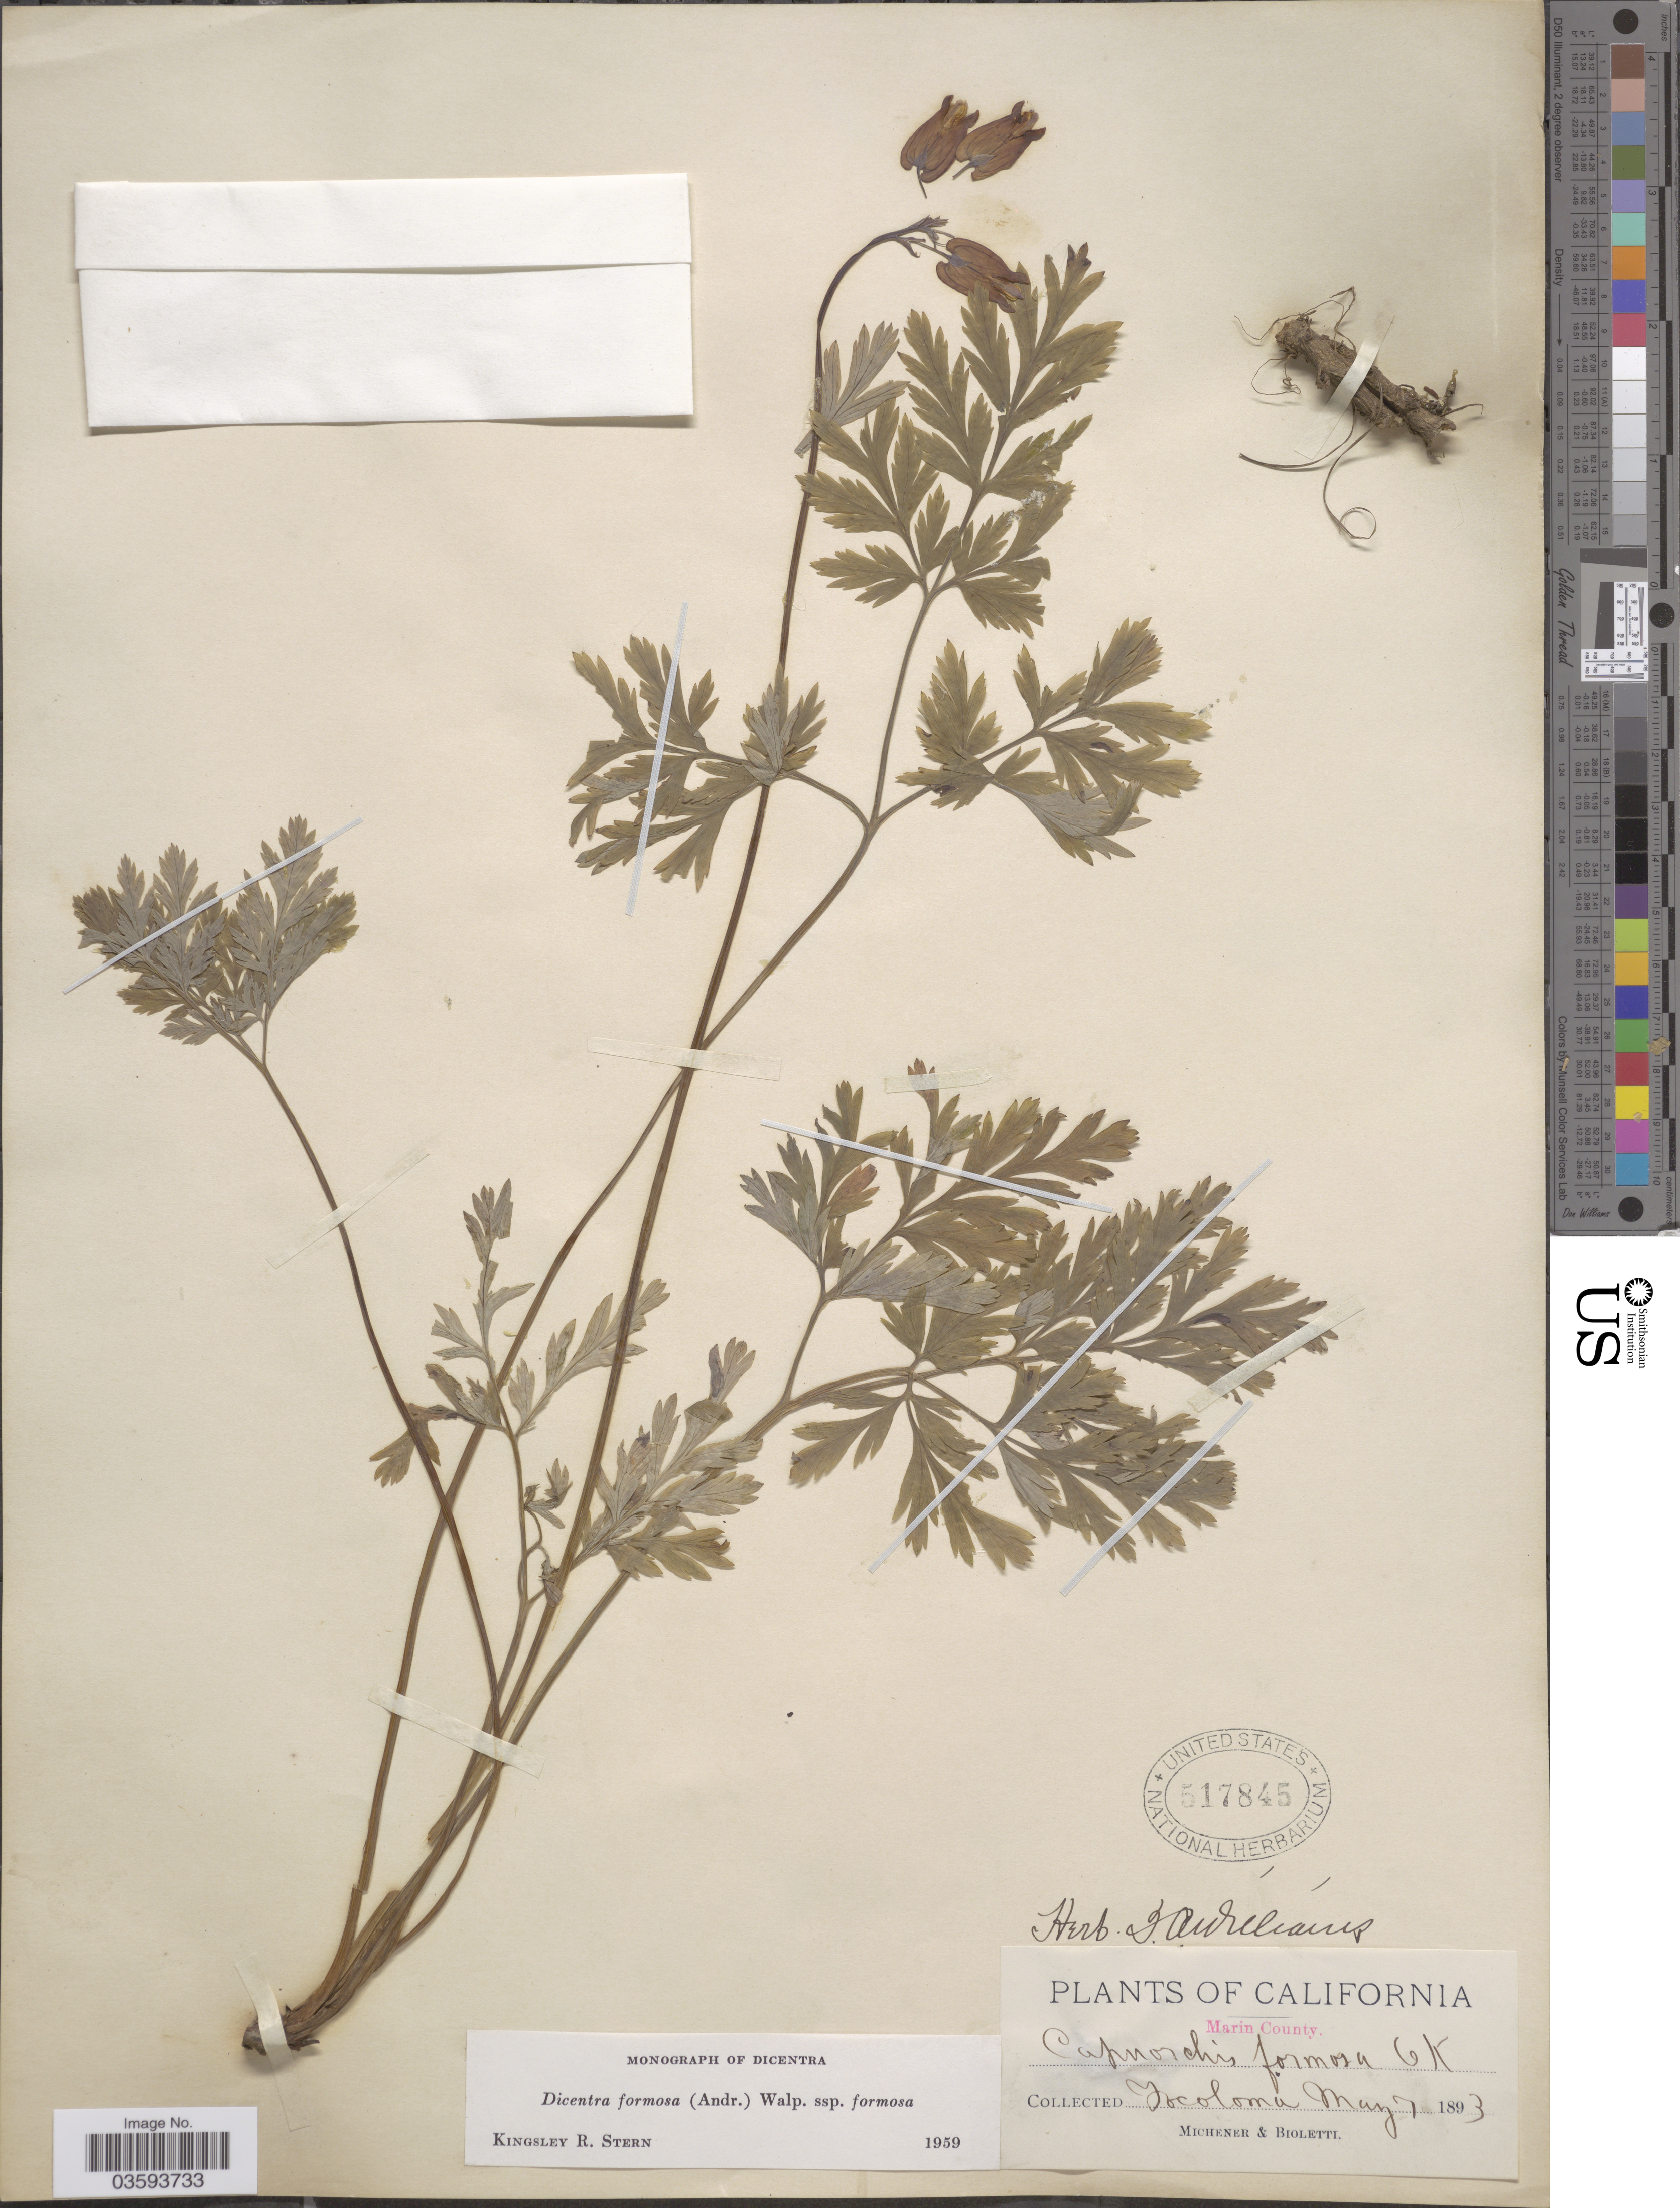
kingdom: Plantae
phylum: Tracheophyta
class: Magnoliopsida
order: Ranunculales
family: Papaveraceae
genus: Dicentra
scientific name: Dicentra formosa subsp. formosa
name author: (Haw.) Walp.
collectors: -. Michener & -- Bioletti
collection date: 1893-05-07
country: United States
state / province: California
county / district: Marin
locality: Marin County. Tocaloma.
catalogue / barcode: US 517845